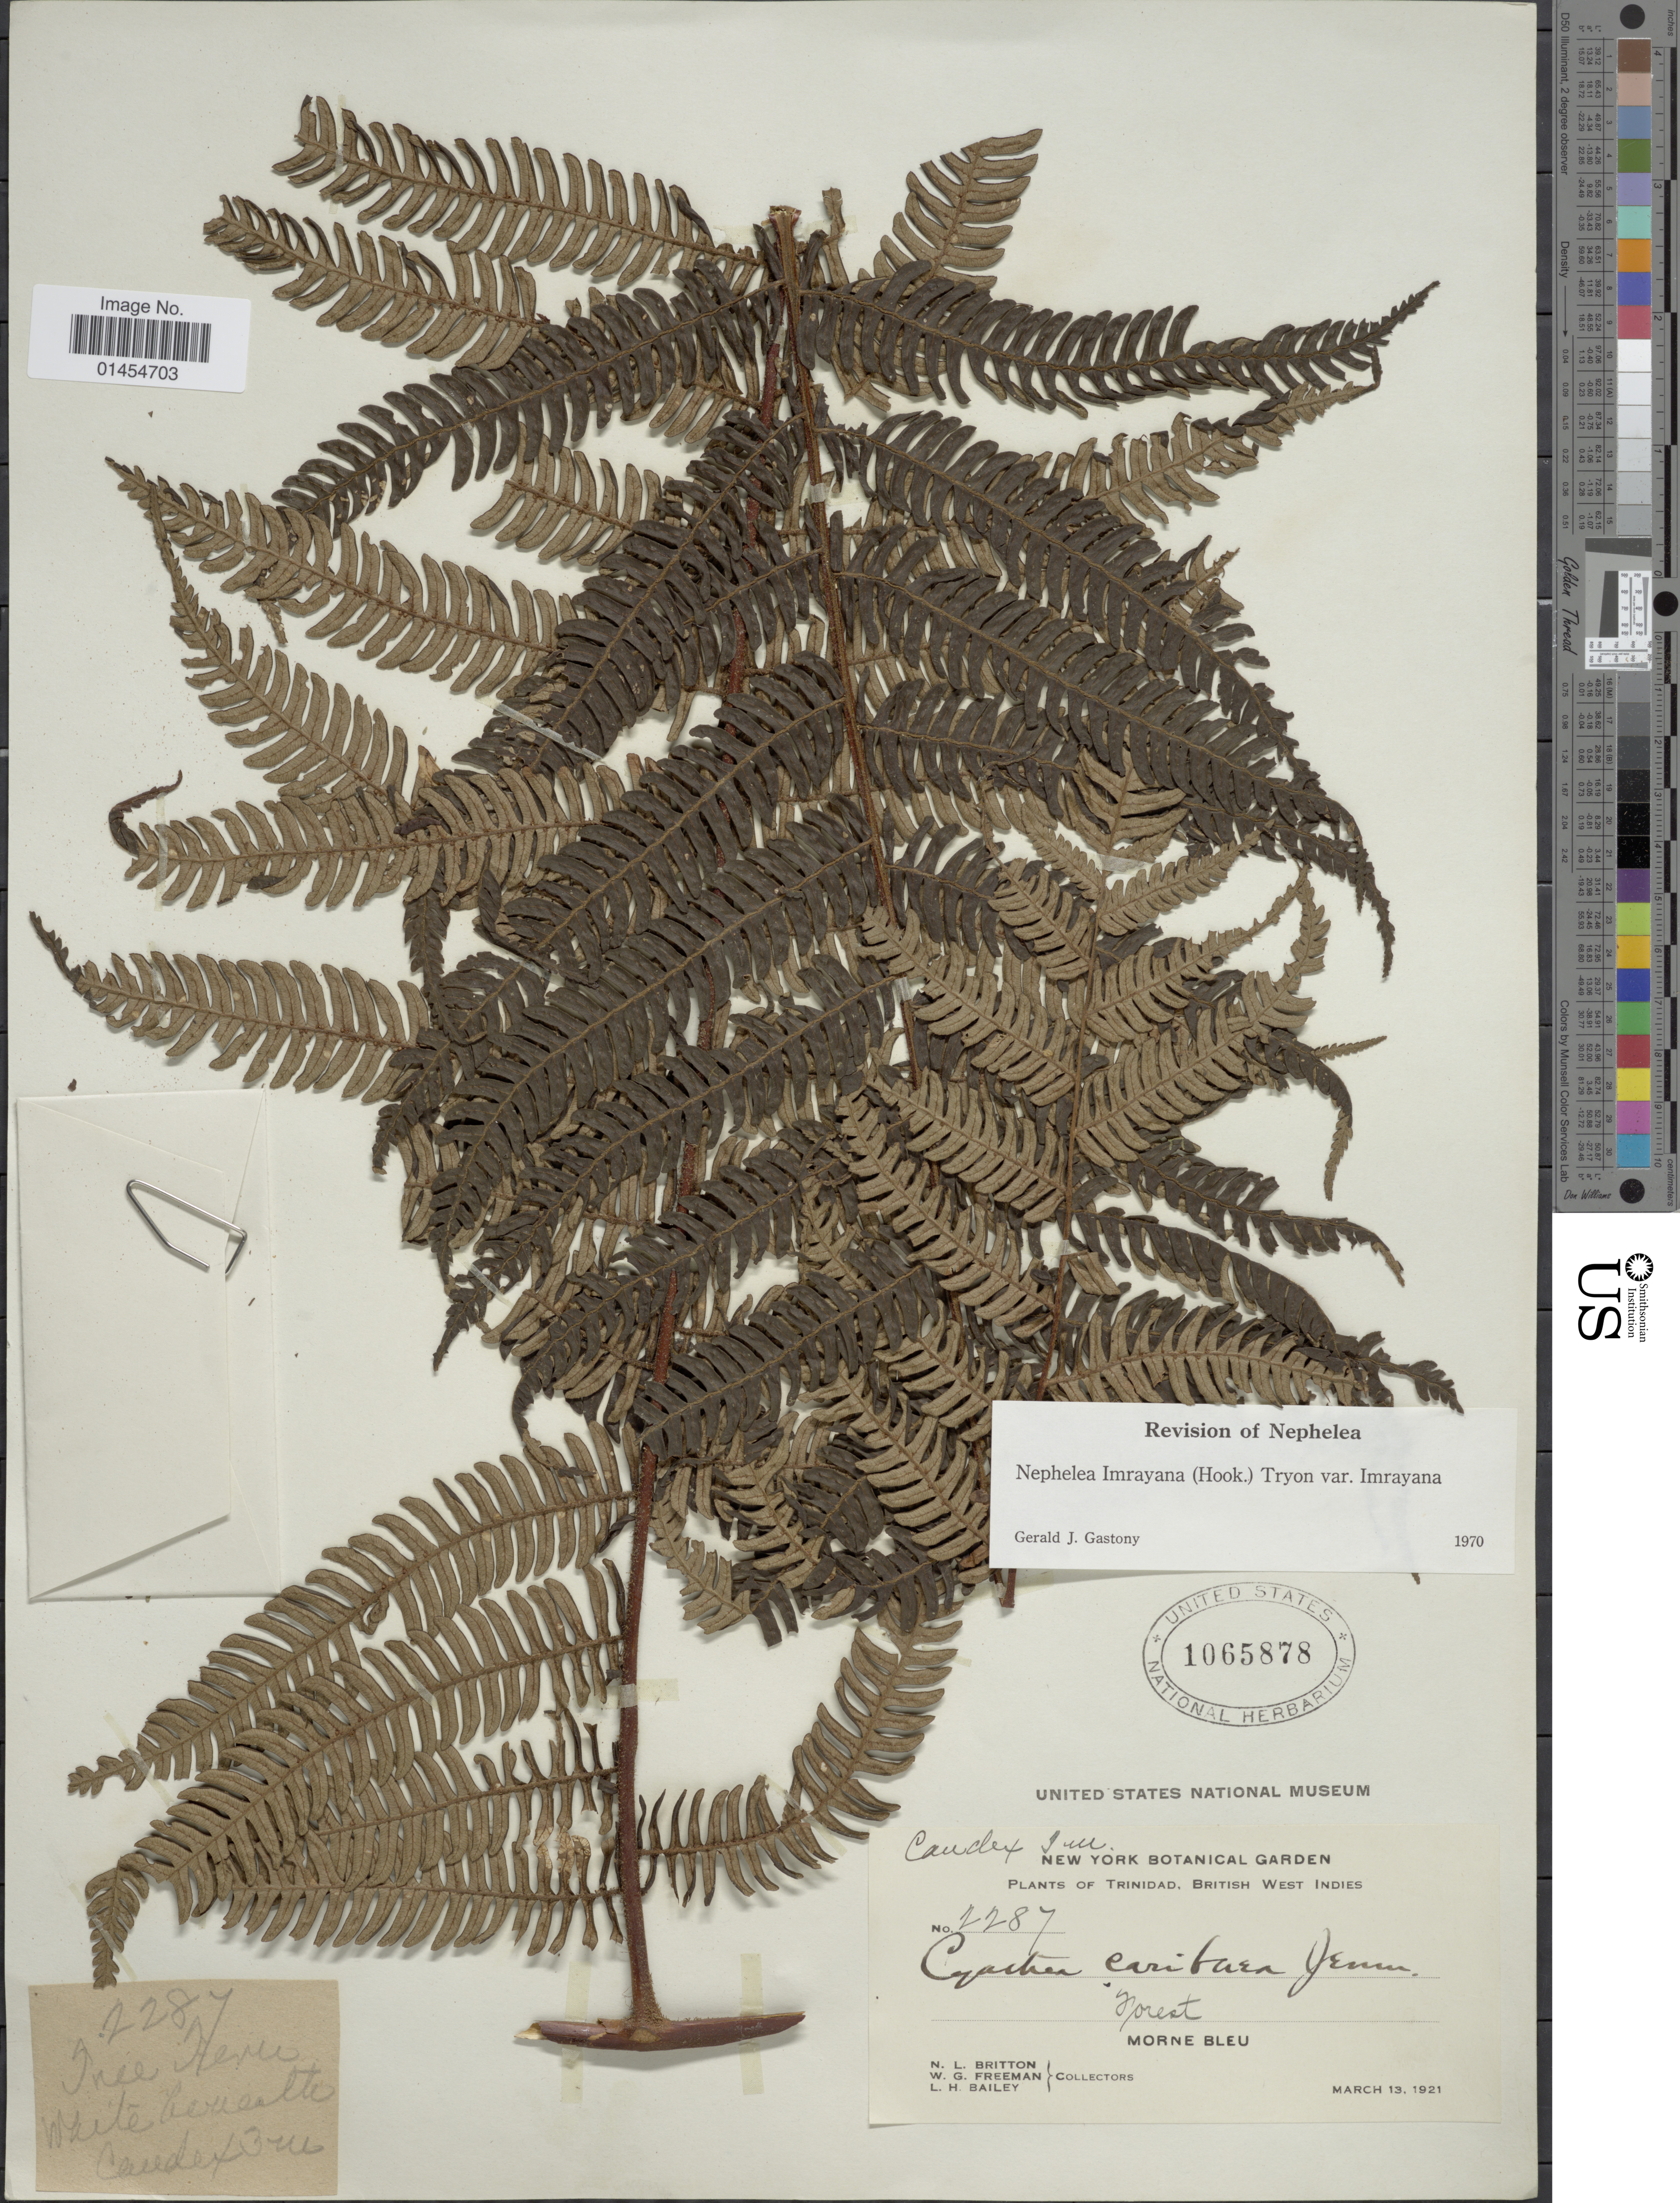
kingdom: Plantae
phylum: Tracheophyta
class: Polypodiopsida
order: Cyatheales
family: Cyatheaceae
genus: Alsophila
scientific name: Alsophila imrayana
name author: (Hook.) D.S. Conant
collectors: N. Britton, W. Freeman & L. H. Bailey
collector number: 2287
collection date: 1921-03-13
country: Trinidad and Tobago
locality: Trinidad, British West Indies. Morne Bleu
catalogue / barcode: US 1065878